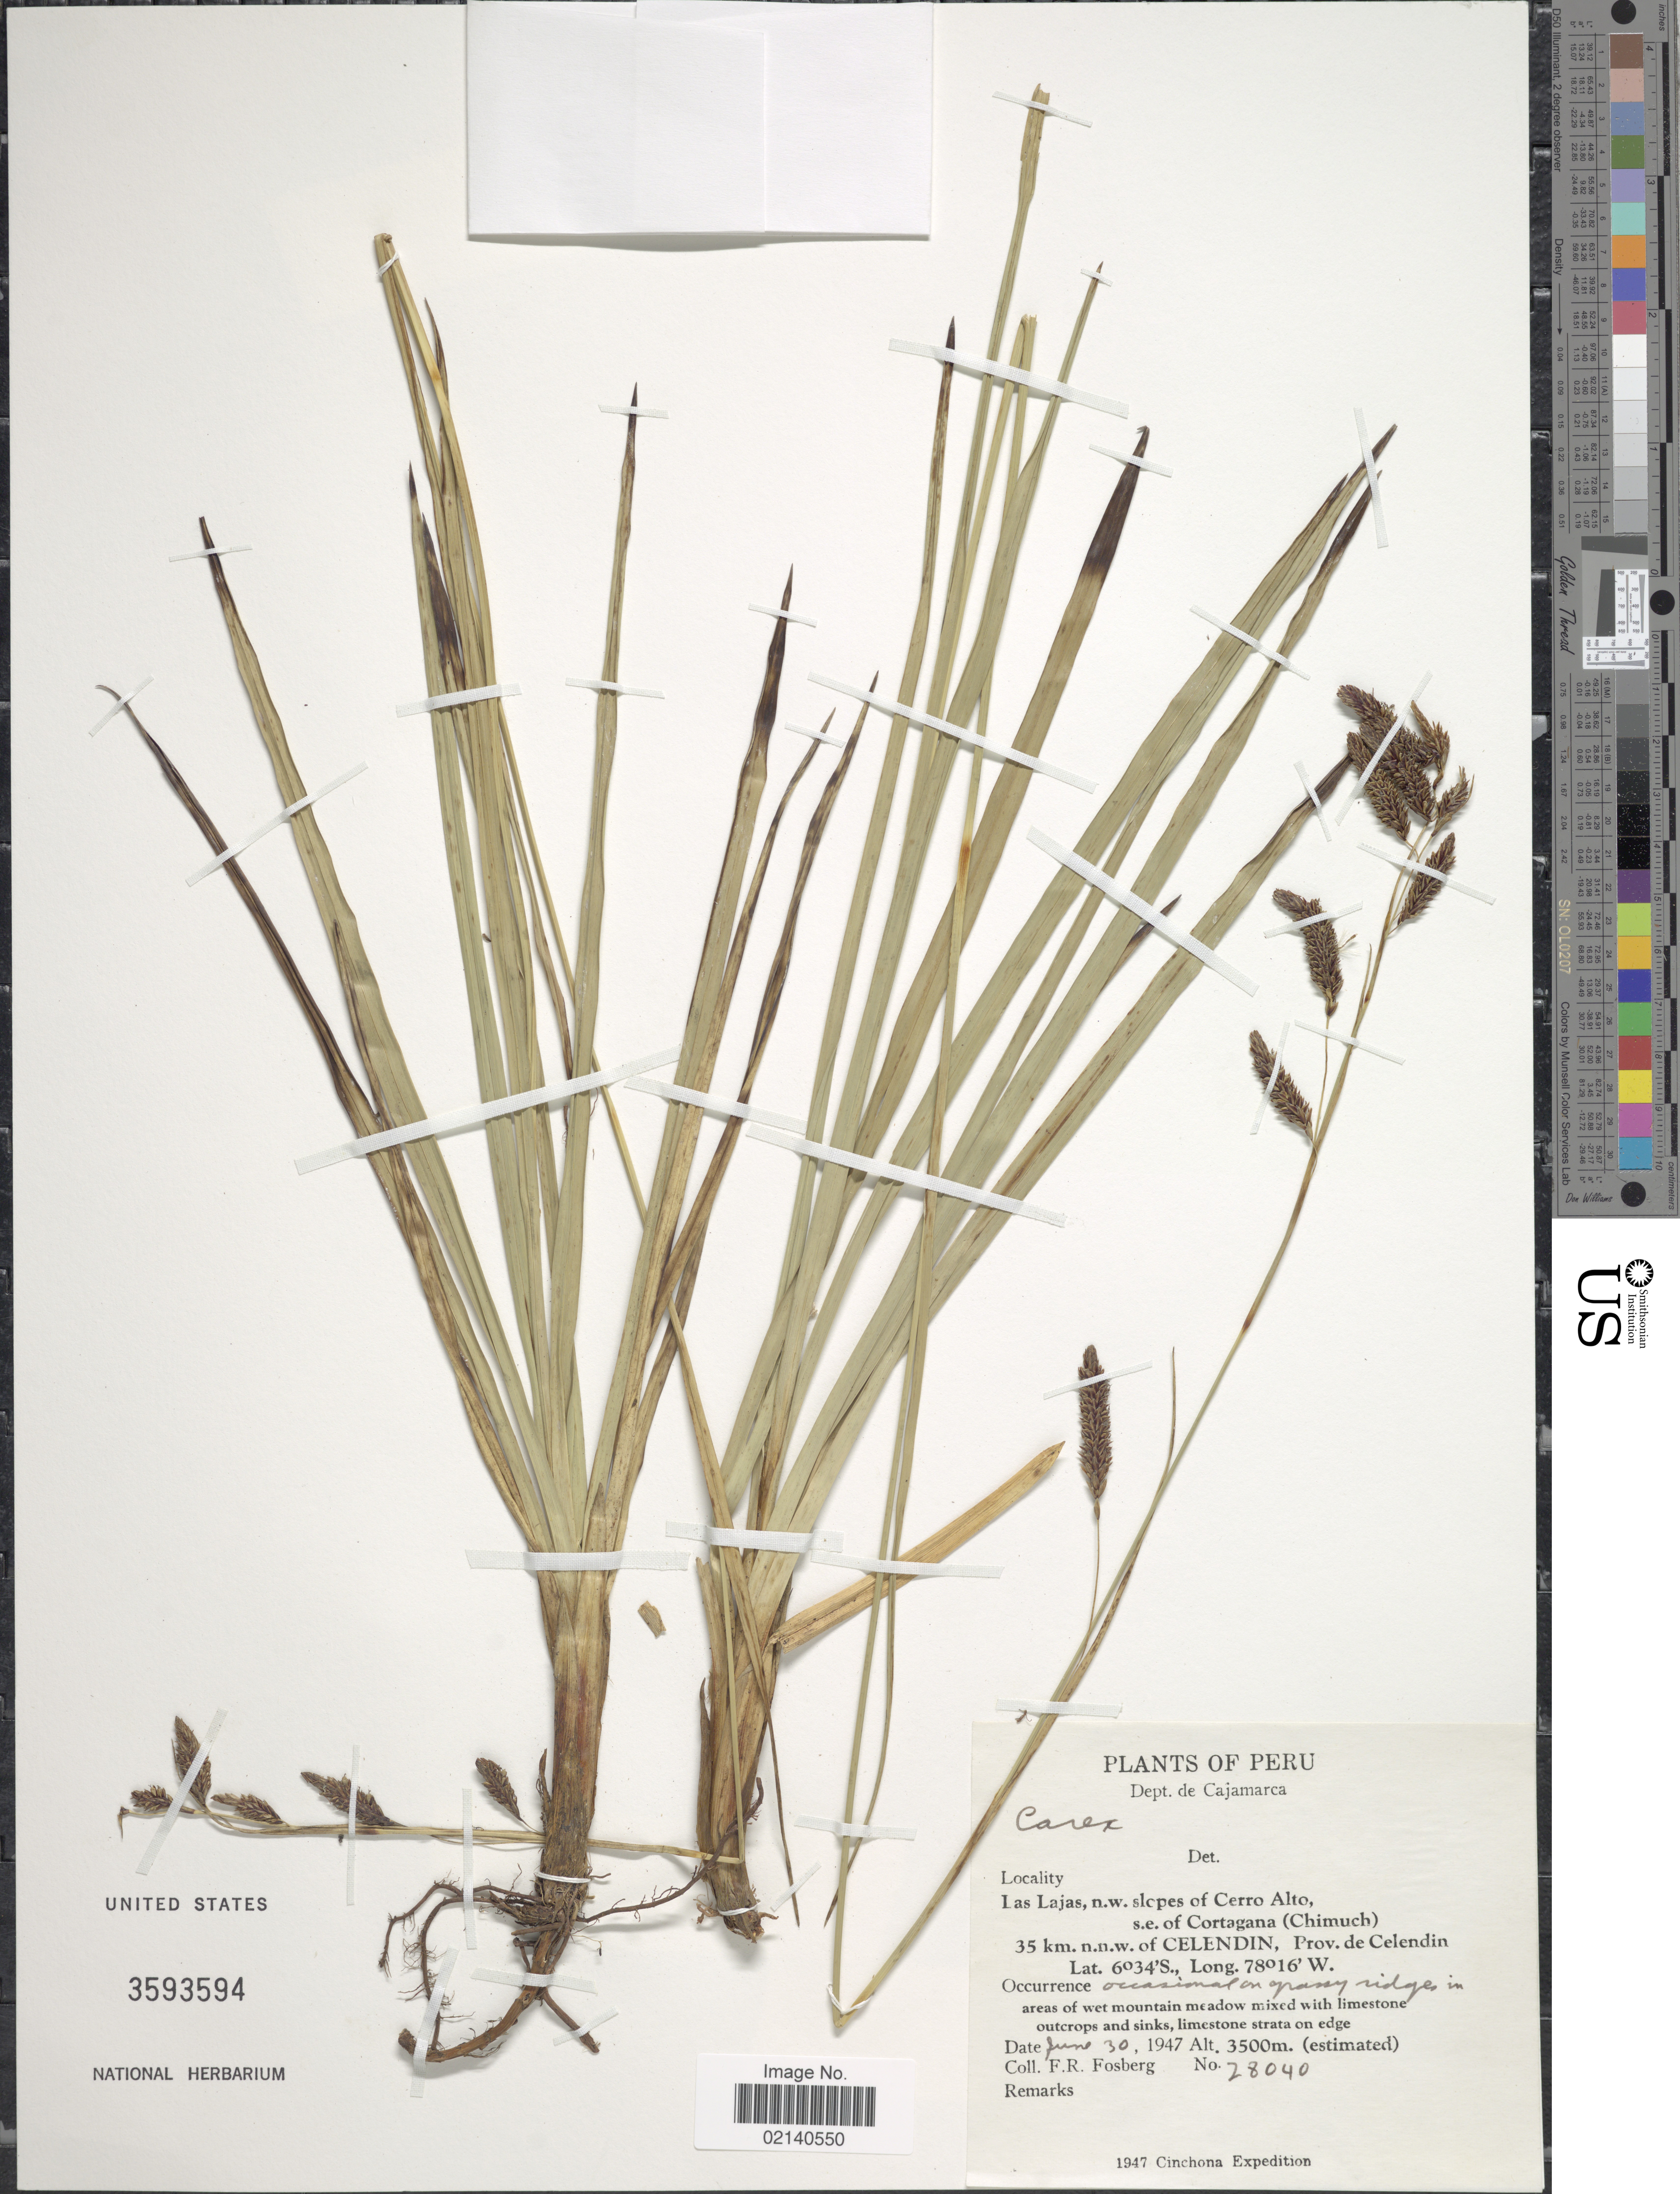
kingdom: Plantae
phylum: Tracheophyta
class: Liliopsida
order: Poales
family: Cyperaceae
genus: Carex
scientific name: Carex sp.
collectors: F. R. Fosberg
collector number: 28040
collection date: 1947-06-30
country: Peru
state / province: Cajamarca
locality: Las Lajas, n.w. slopes of Cerro Alto, s.e. of Cortagana (Chimuch), 35 km. n.n.w. of Celendin, Prov. de Celendin, occasional on grassy ridge in areas of wet mountain meadow.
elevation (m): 3500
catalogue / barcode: US 3593594